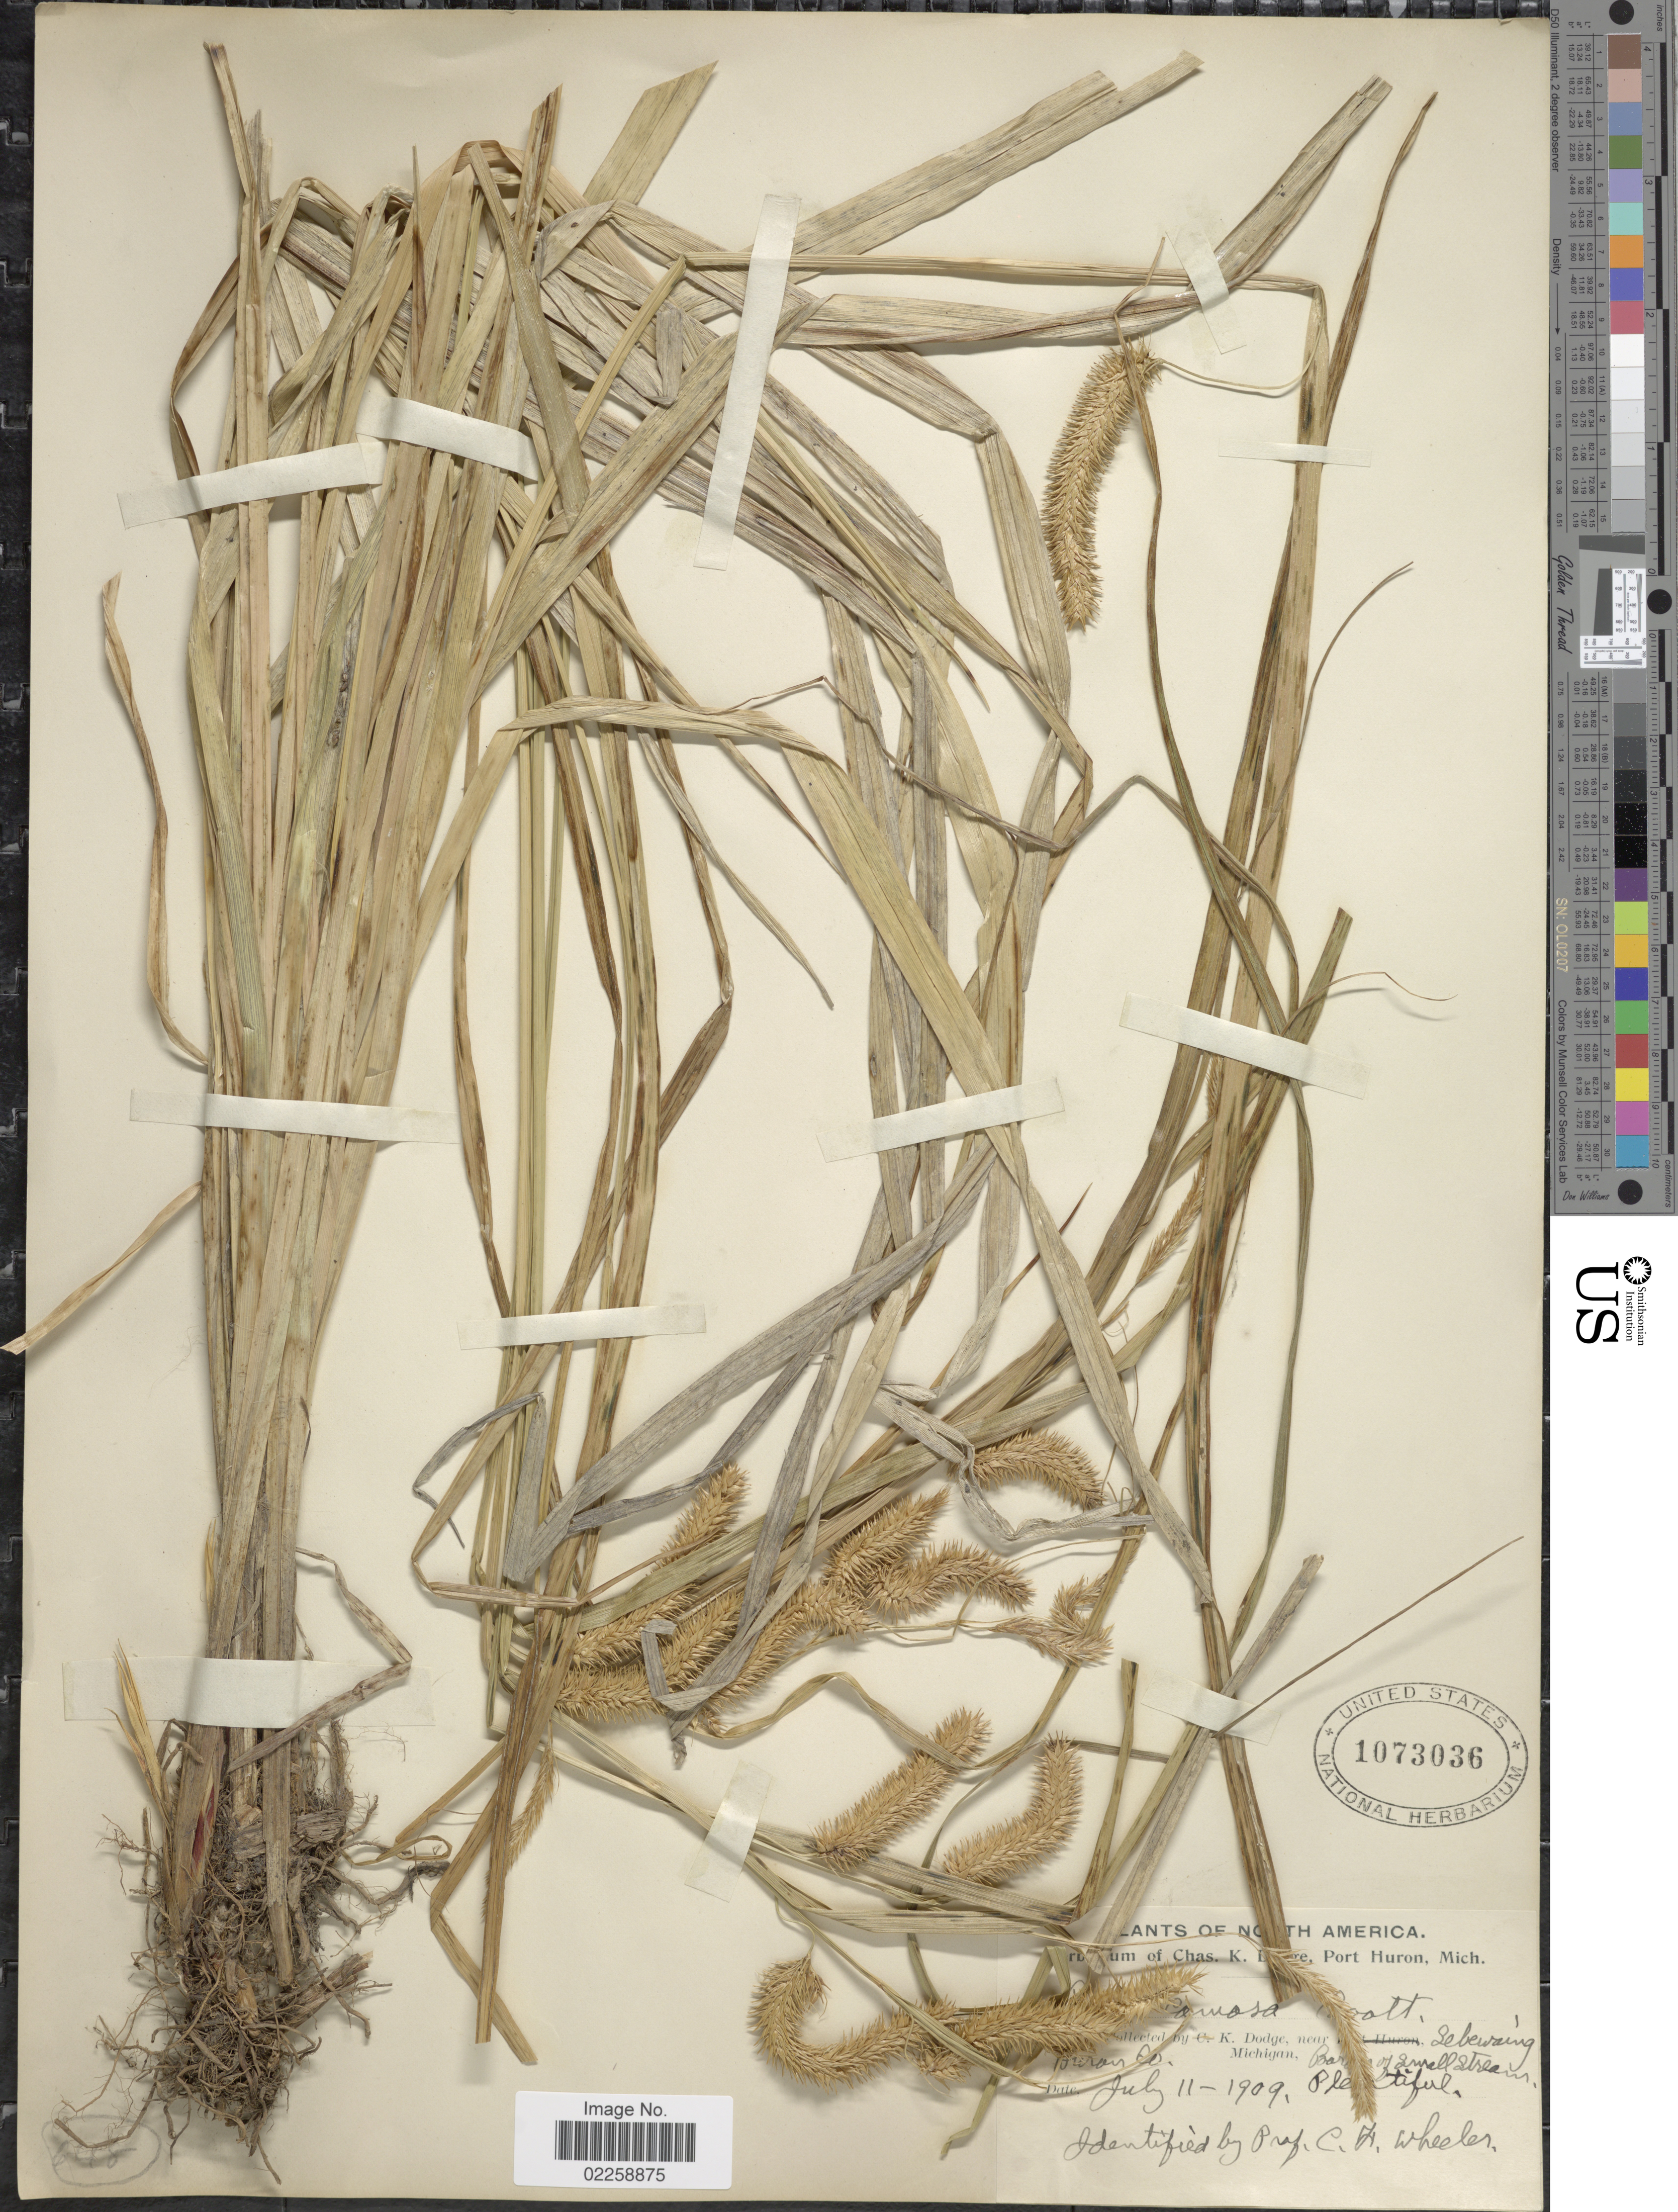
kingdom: Plantae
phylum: Tracheophyta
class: Liliopsida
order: Poales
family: Cyperaceae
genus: Carex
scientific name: Carex comosa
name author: Boott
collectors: C. Dodge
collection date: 1909-07-11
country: United States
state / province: Michigan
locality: Near Sebewaing, Huron Co.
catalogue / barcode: US 1073036